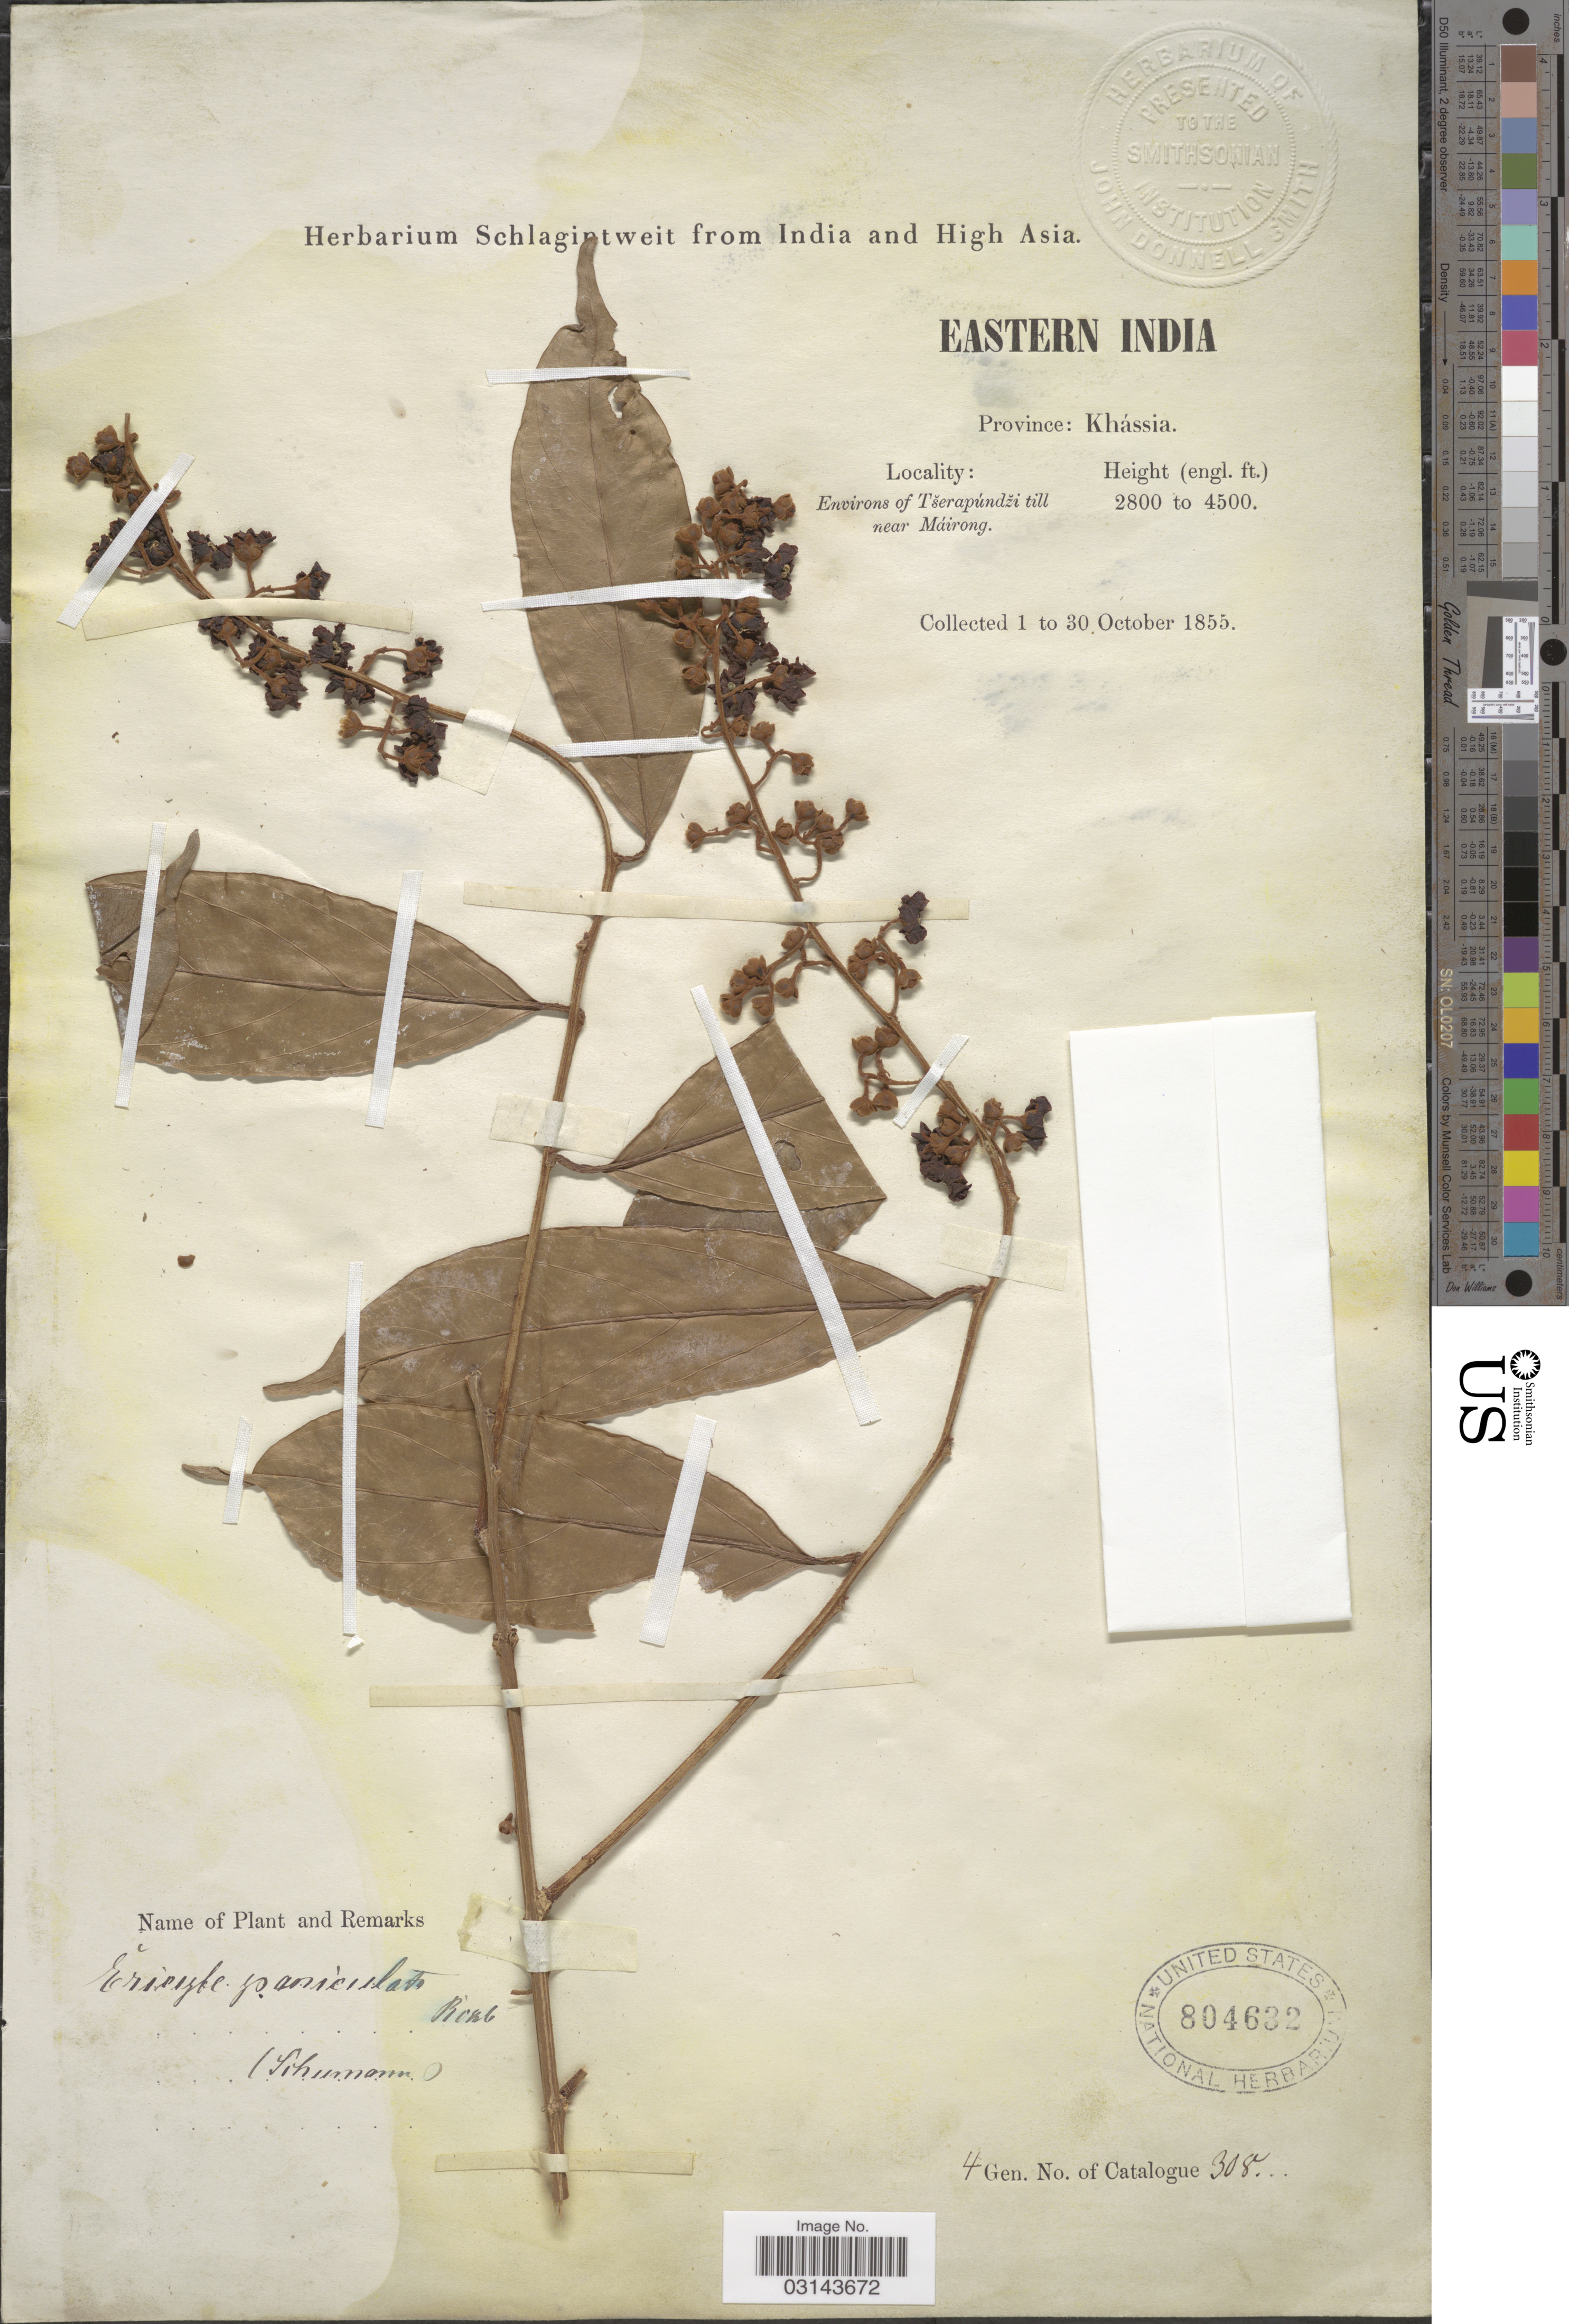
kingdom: Plantae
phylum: Tracheophyta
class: Magnoliopsida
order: Solanales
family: Convolvulaceae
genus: Erycibe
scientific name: Erycibe paniculata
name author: Roxb.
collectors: ex herb. Schlagintweit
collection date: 1855-10-01/1855-10-30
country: India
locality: Eastern India. Province: Khássia. Environs of Tserapúndzi till near Máirong.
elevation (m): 853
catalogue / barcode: US 804632